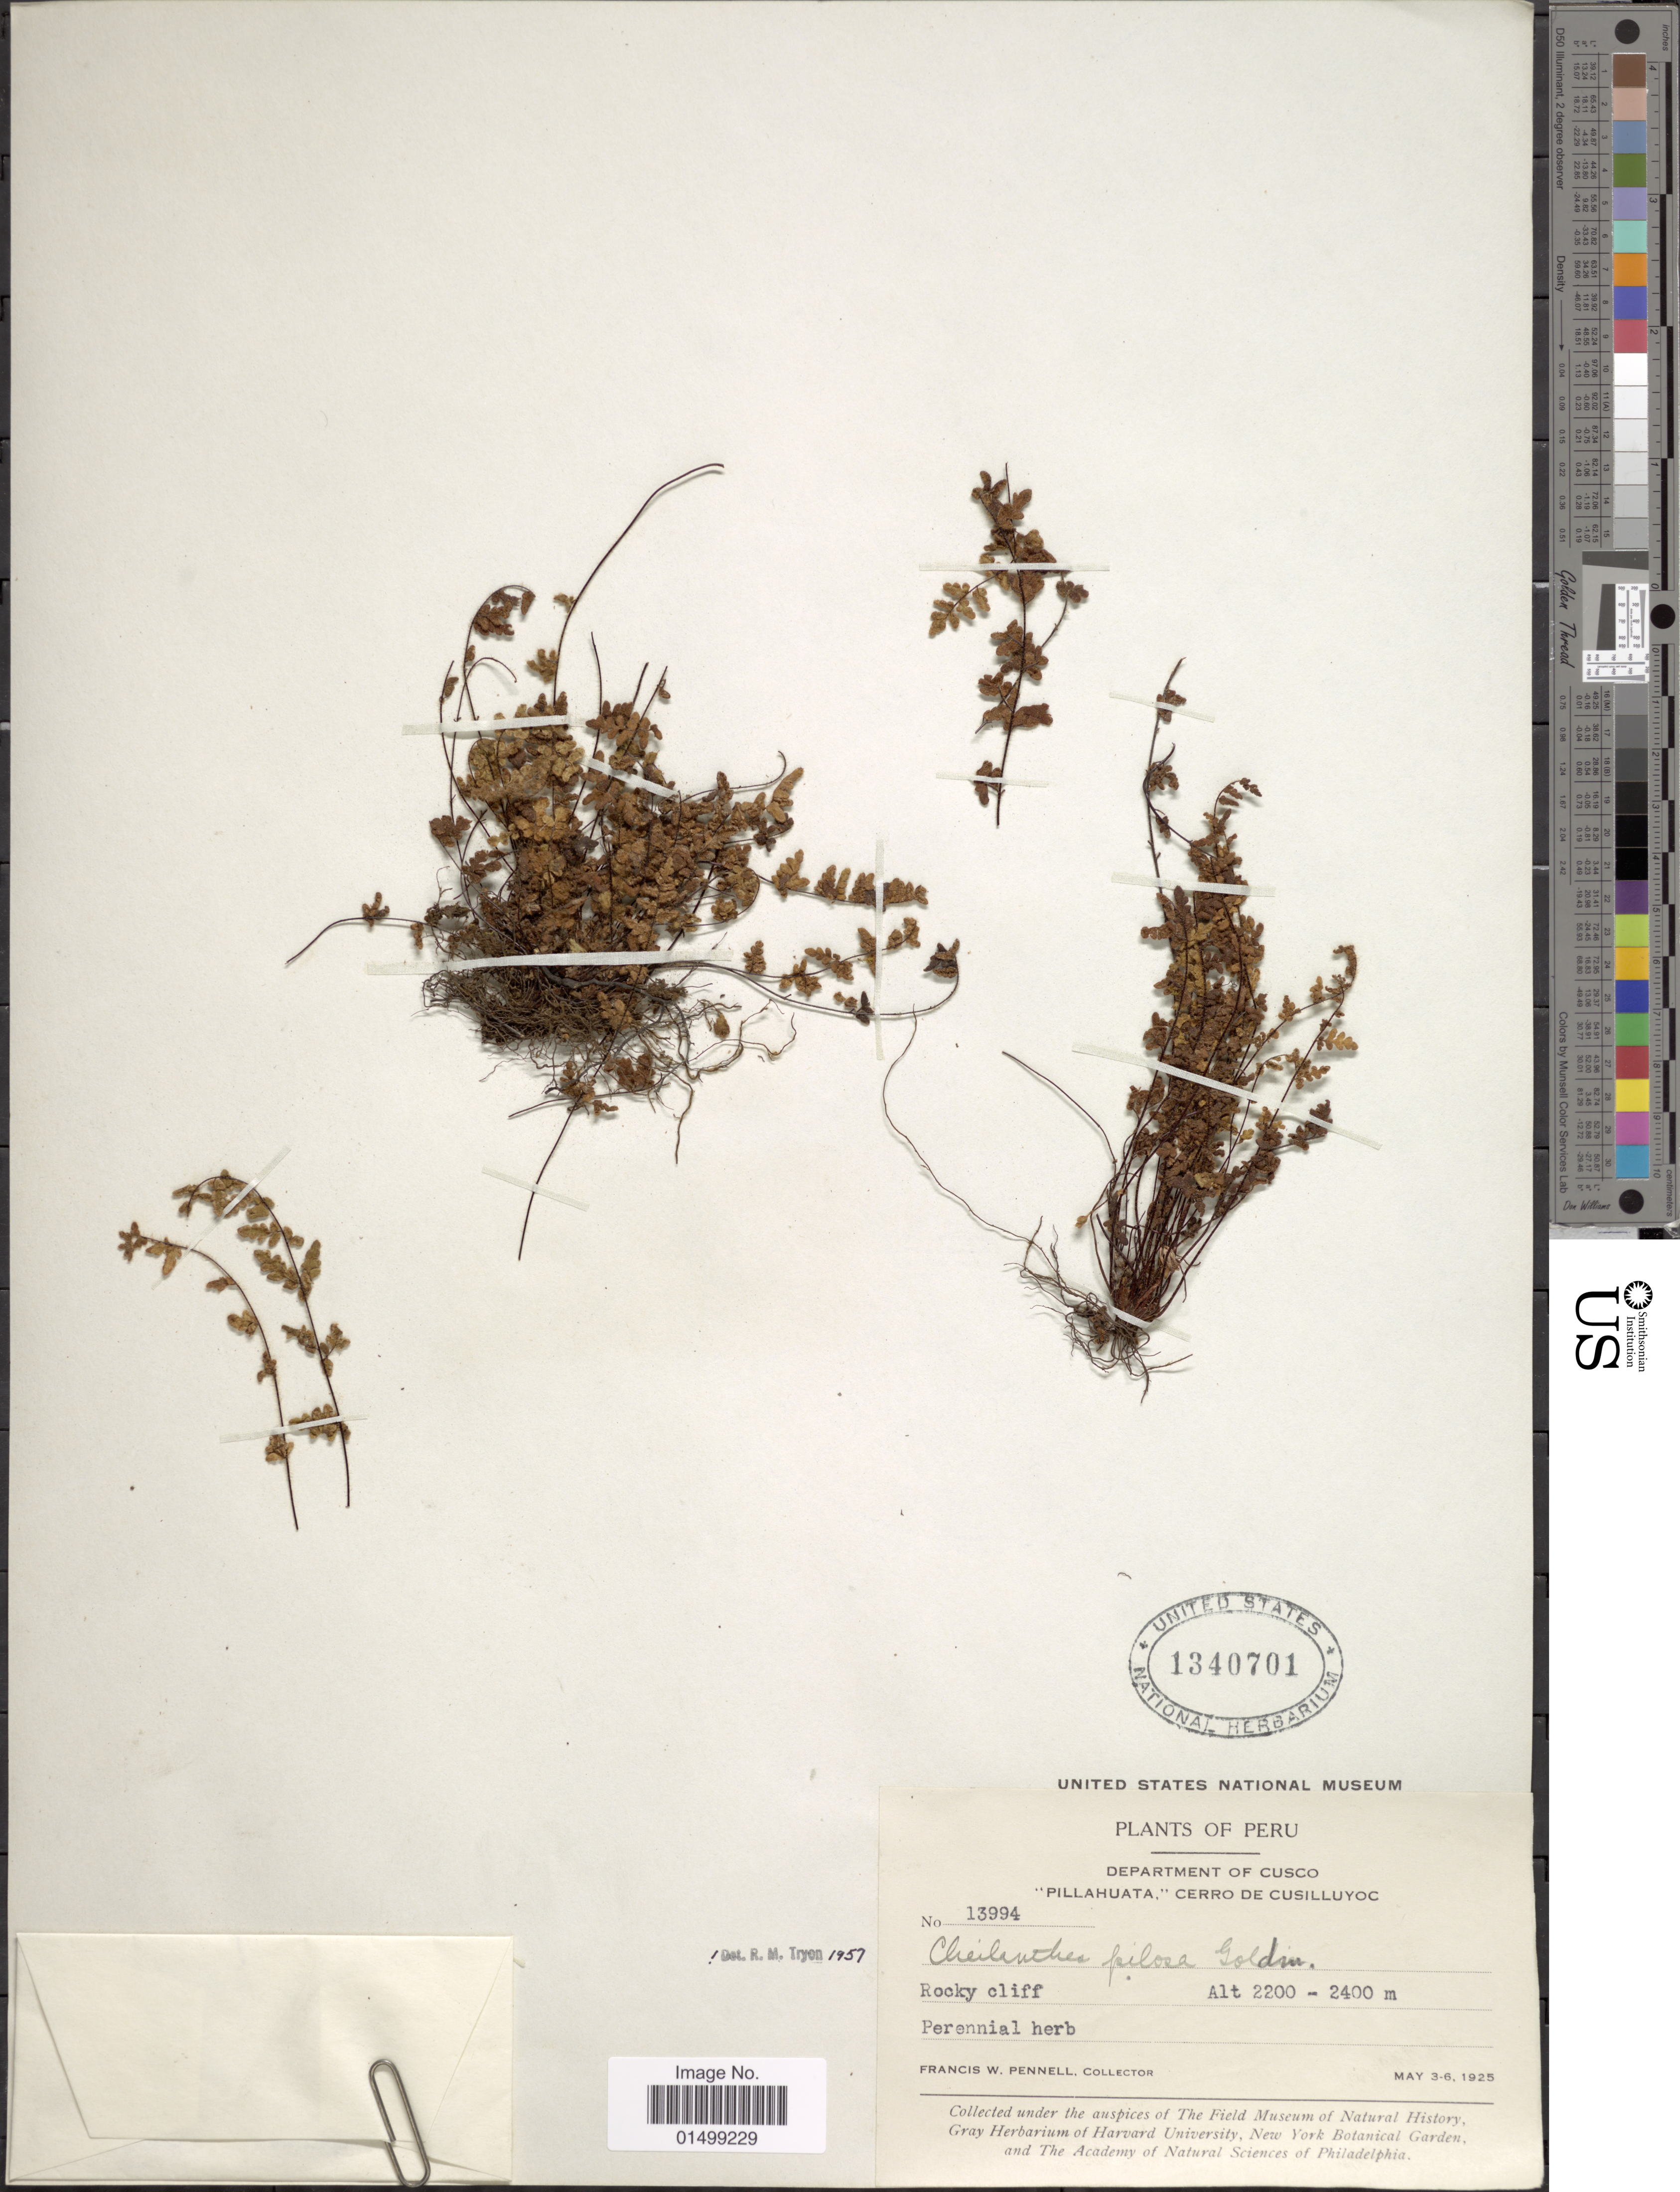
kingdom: Plantae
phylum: Tracheophyta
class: Polypodiopsida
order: Polypodiales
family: Pteridaceae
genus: Cheilanthes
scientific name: Cheilanthes pilosa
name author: Goldm.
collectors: F. W. Pennell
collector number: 13994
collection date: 1925-05-03/1925-05-06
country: Peru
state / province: Cusco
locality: Pillahuata,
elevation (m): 2200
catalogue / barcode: US 1340701